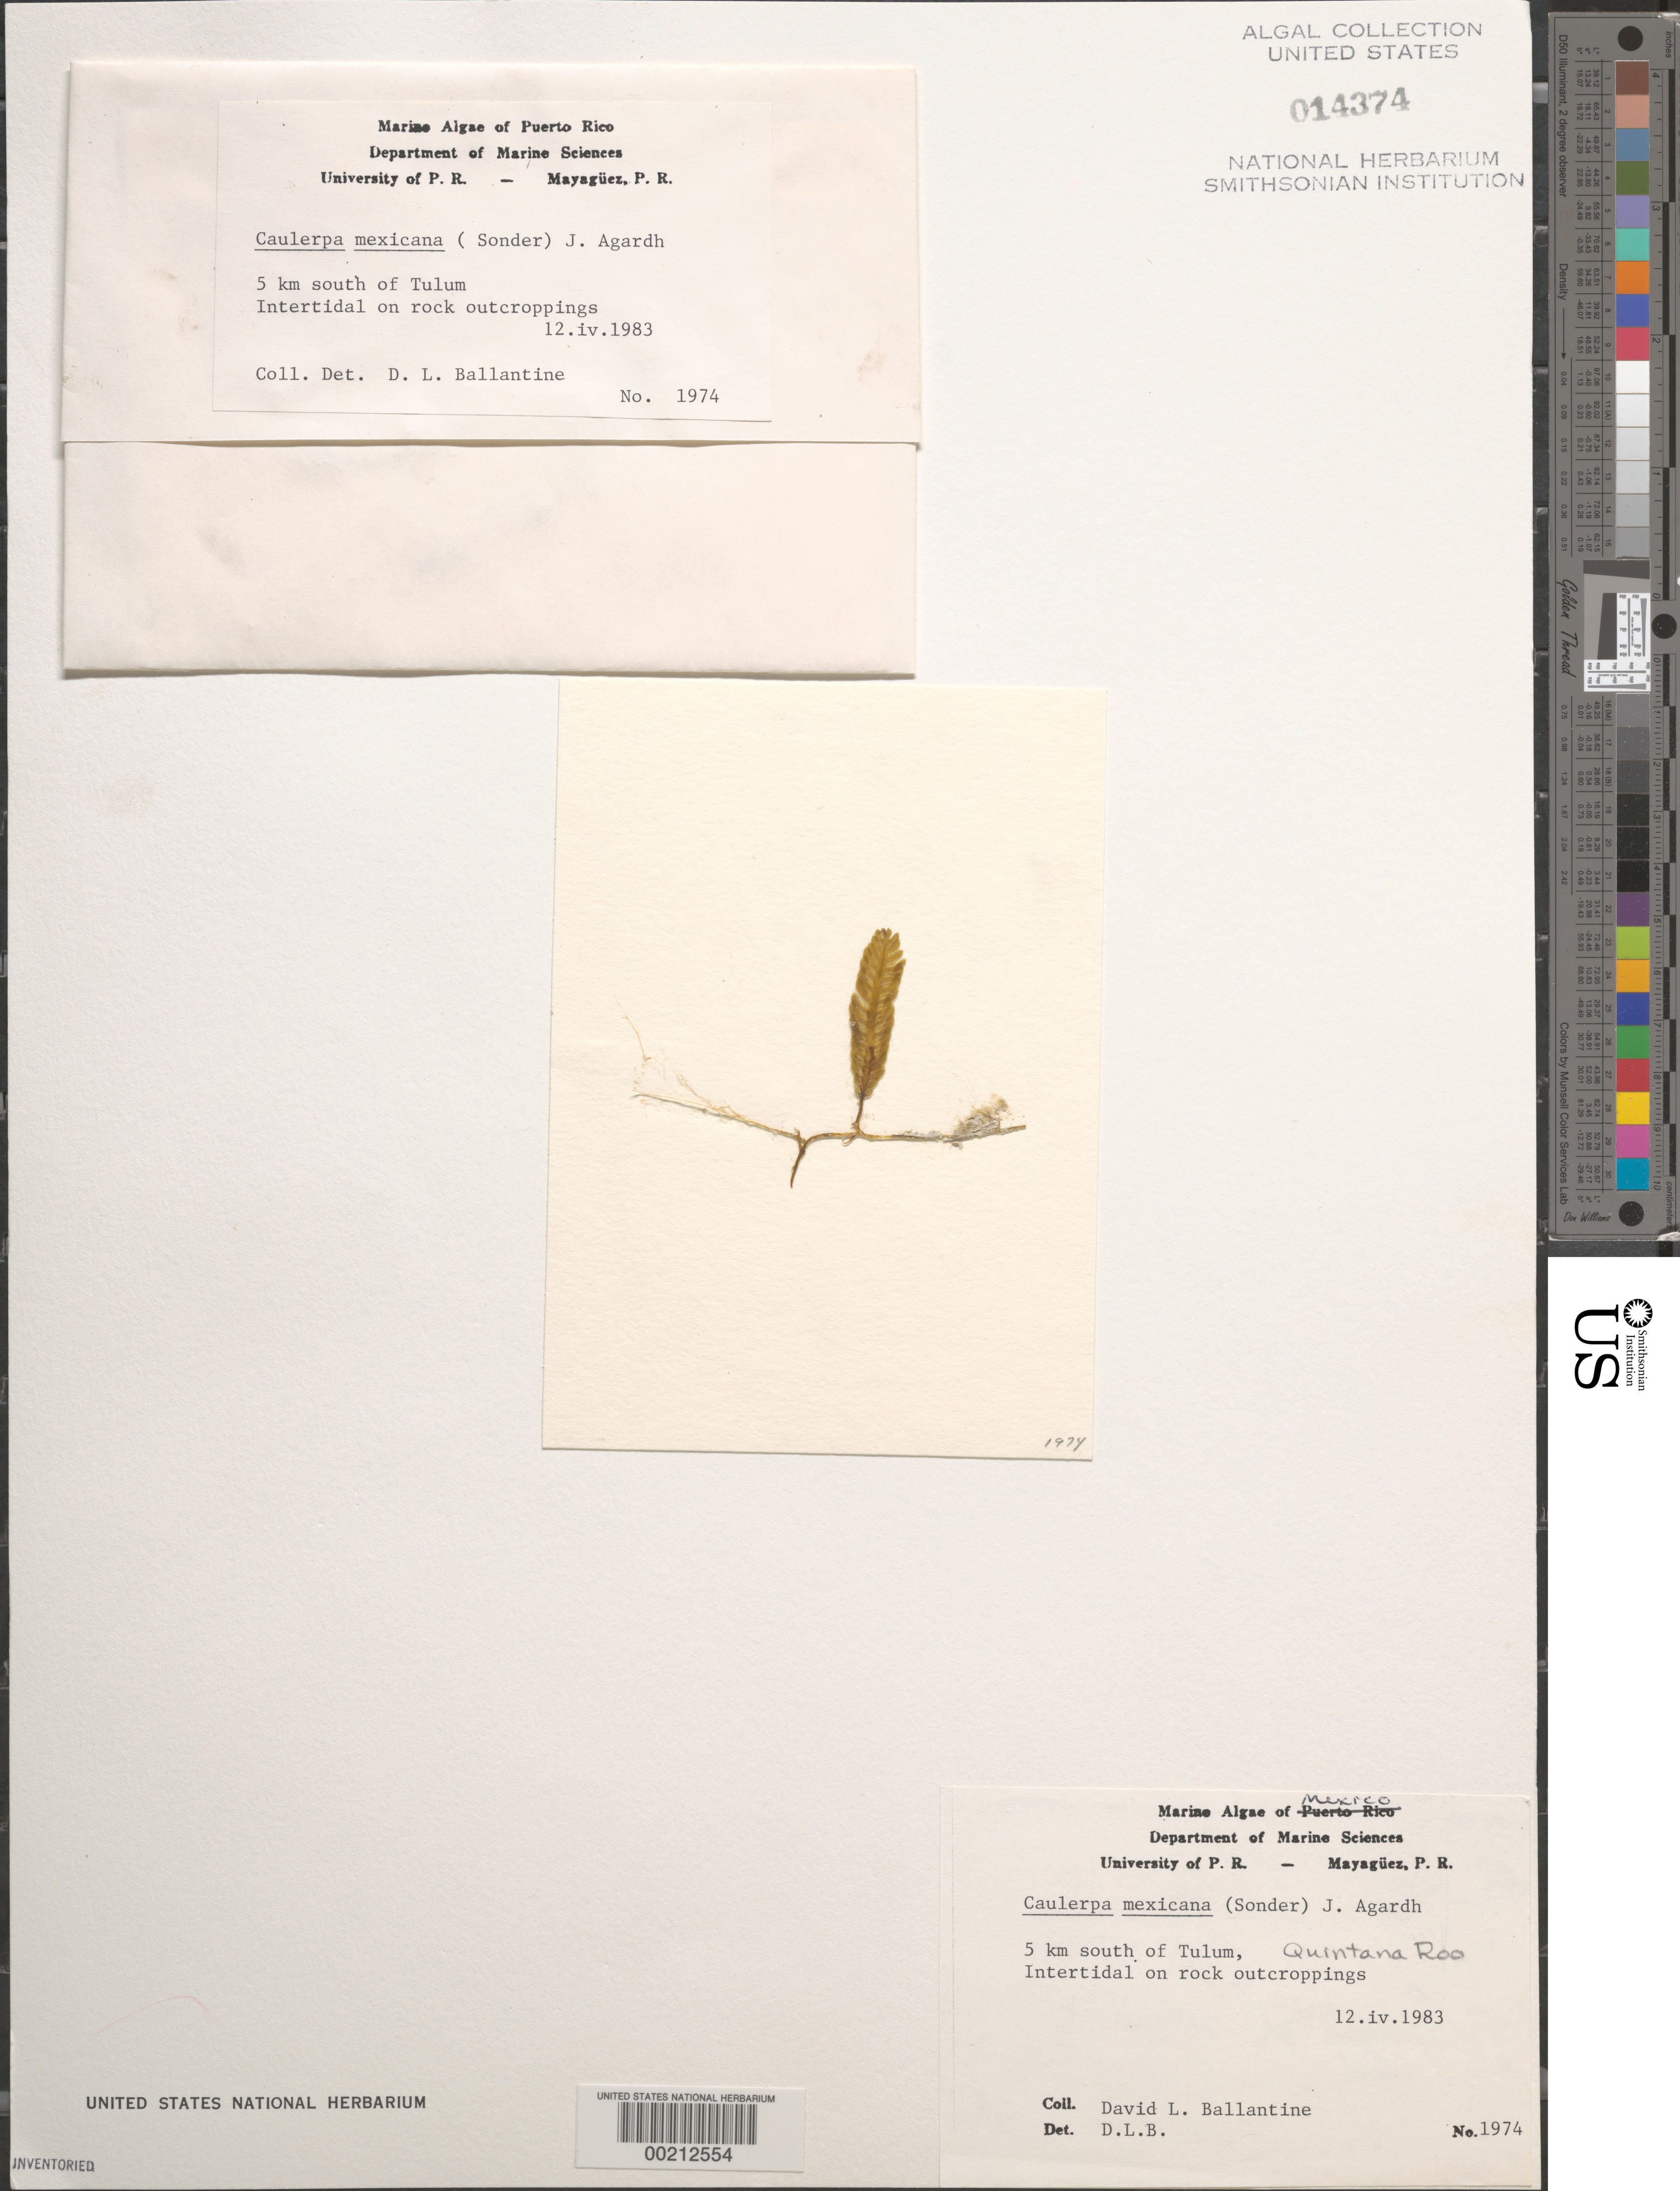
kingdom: Plantae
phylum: Chlorophyta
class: Ulvophyceae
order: Bryopsidales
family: Caulerpaceae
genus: Caulerpa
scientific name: Caulerpa mexicana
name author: Sond. ex Kütz.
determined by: Ballantine, D. L.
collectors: D.L. Ballantine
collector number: DLB 1974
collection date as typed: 12 Apr 1983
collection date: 1983-04-12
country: Mexico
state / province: Quintana Roo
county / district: Tulum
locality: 5 km south of Tulum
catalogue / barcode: US 14374